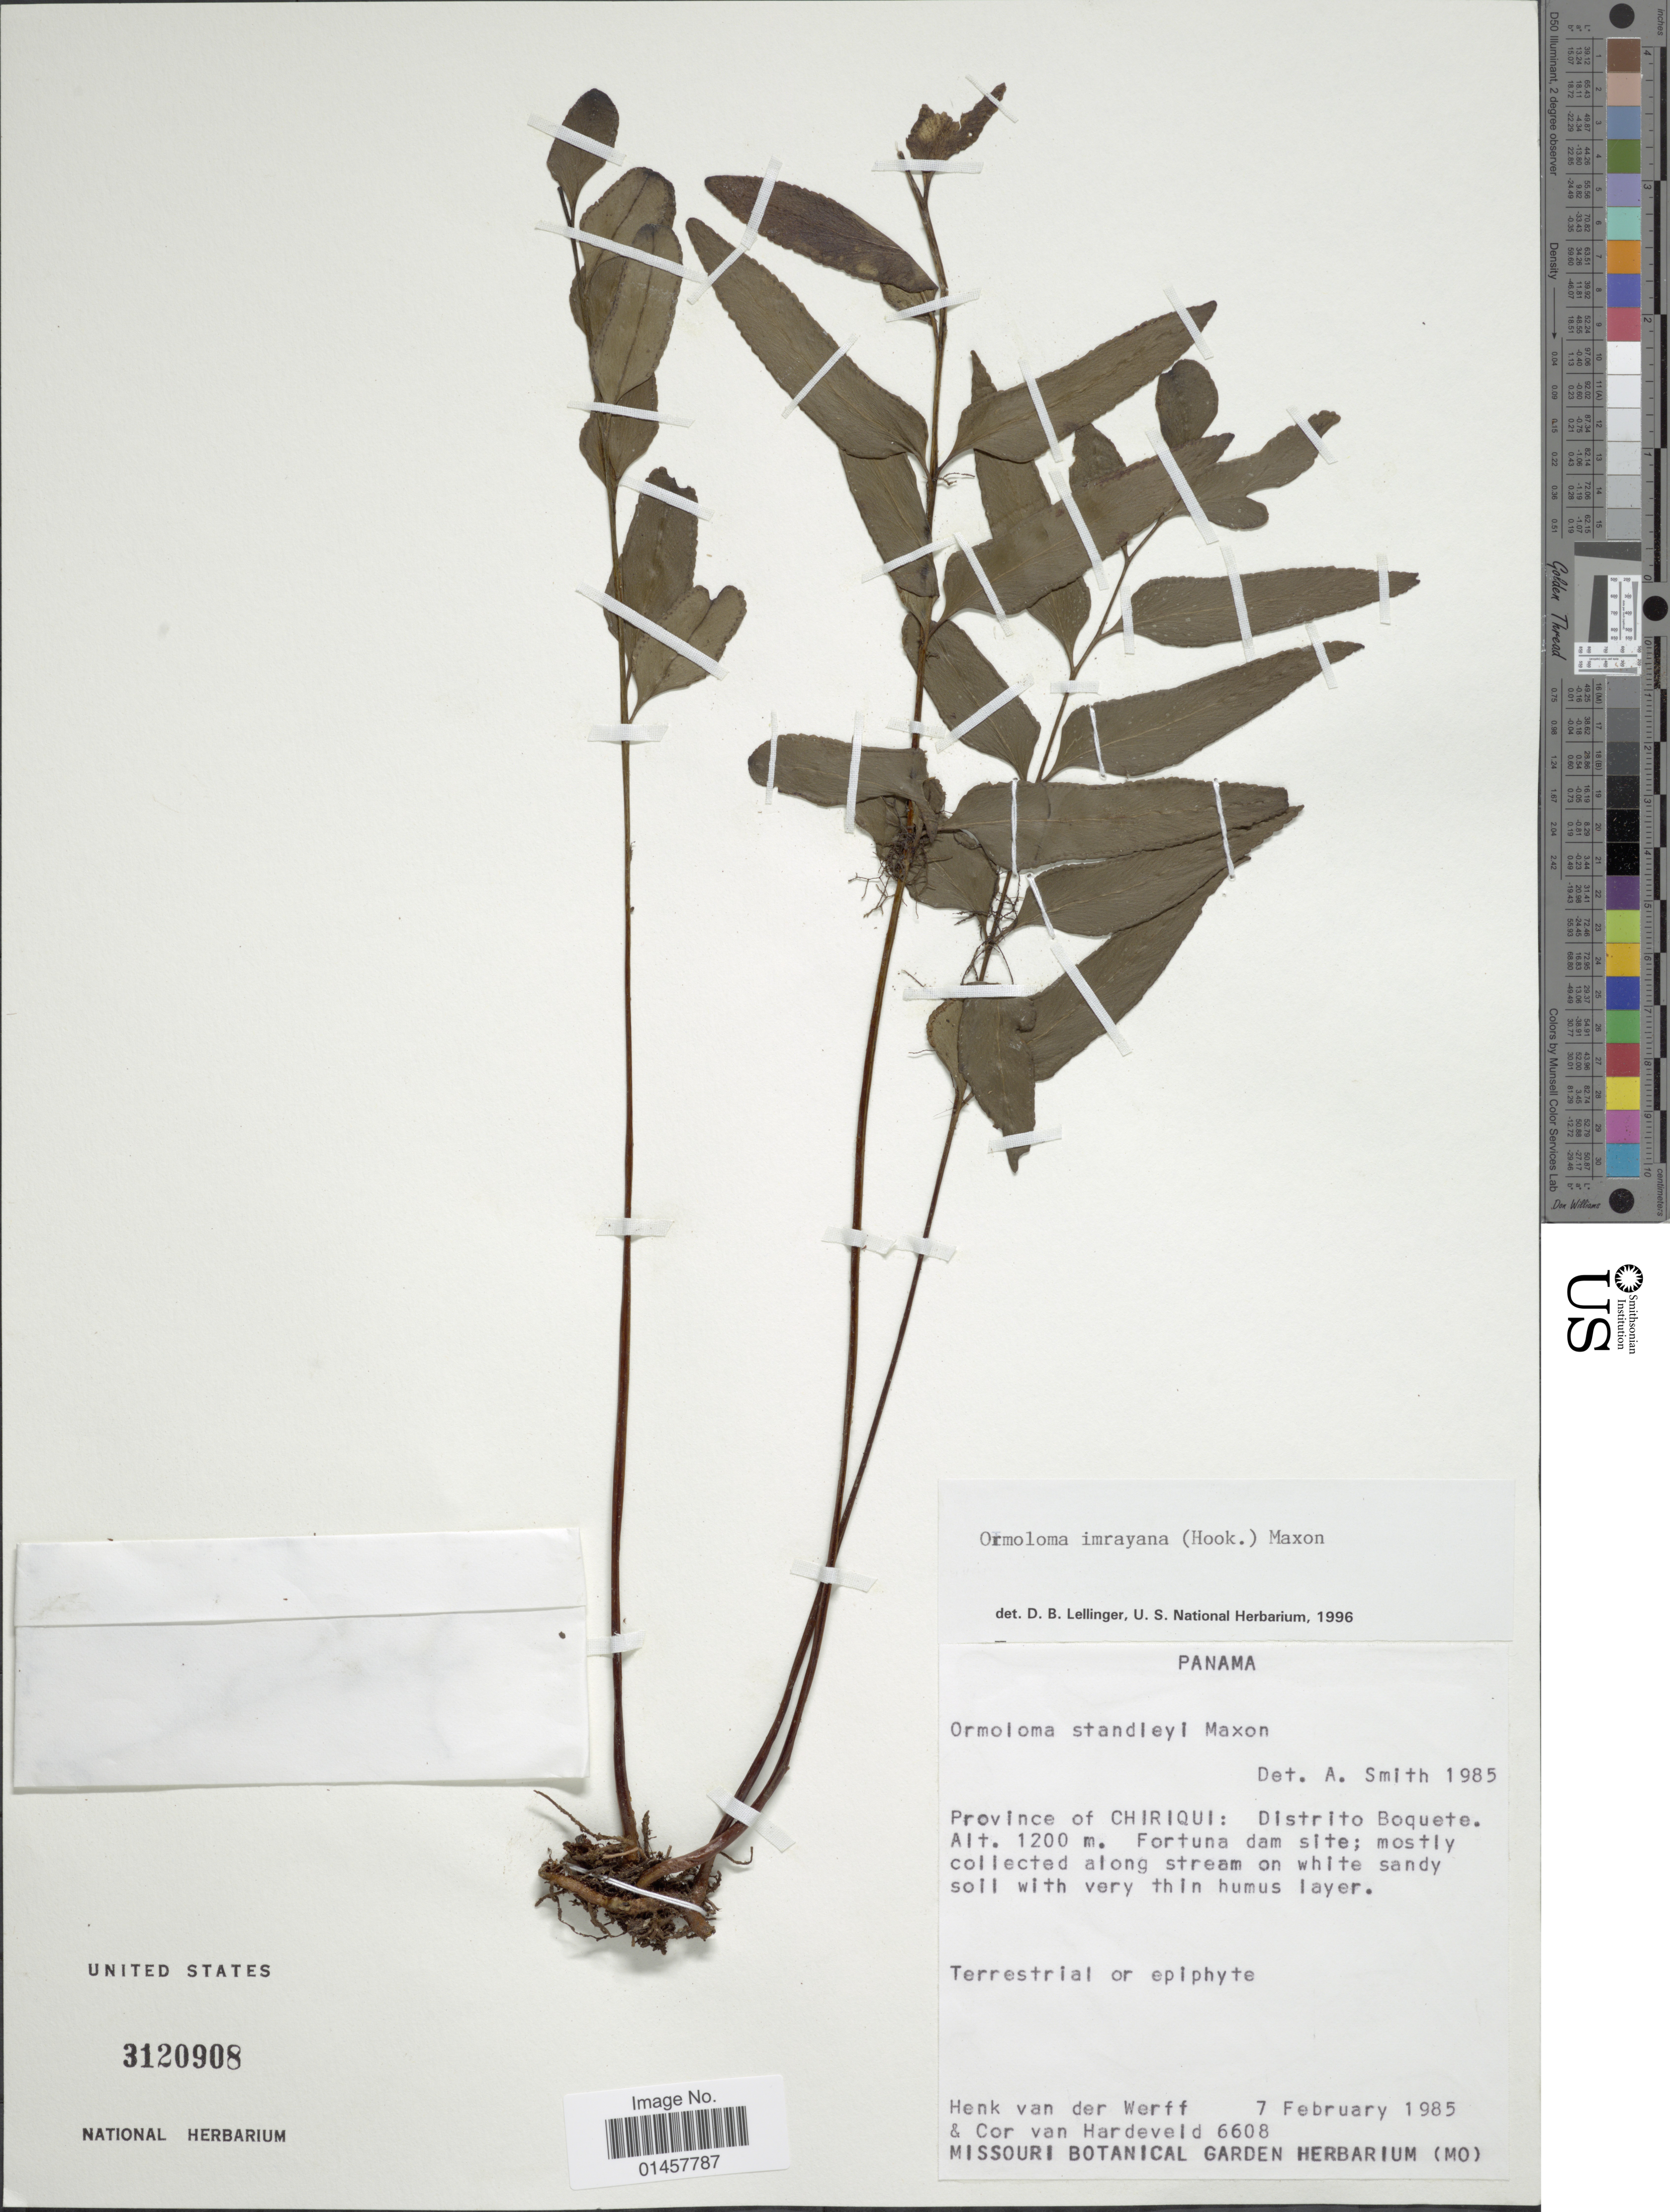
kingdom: Plantae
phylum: Tracheophyta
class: Polypodiopsida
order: Polypodiales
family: Lindsaeaceae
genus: Lindsaea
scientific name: Lindsaea imrayana comb. ined.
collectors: H. van der Werff & C. Van Hardeveld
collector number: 6608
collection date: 1985-02-07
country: Panama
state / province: Chiriqui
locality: Province of Chiriqui: Distrito Boquete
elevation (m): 1200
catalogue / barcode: US 3120908